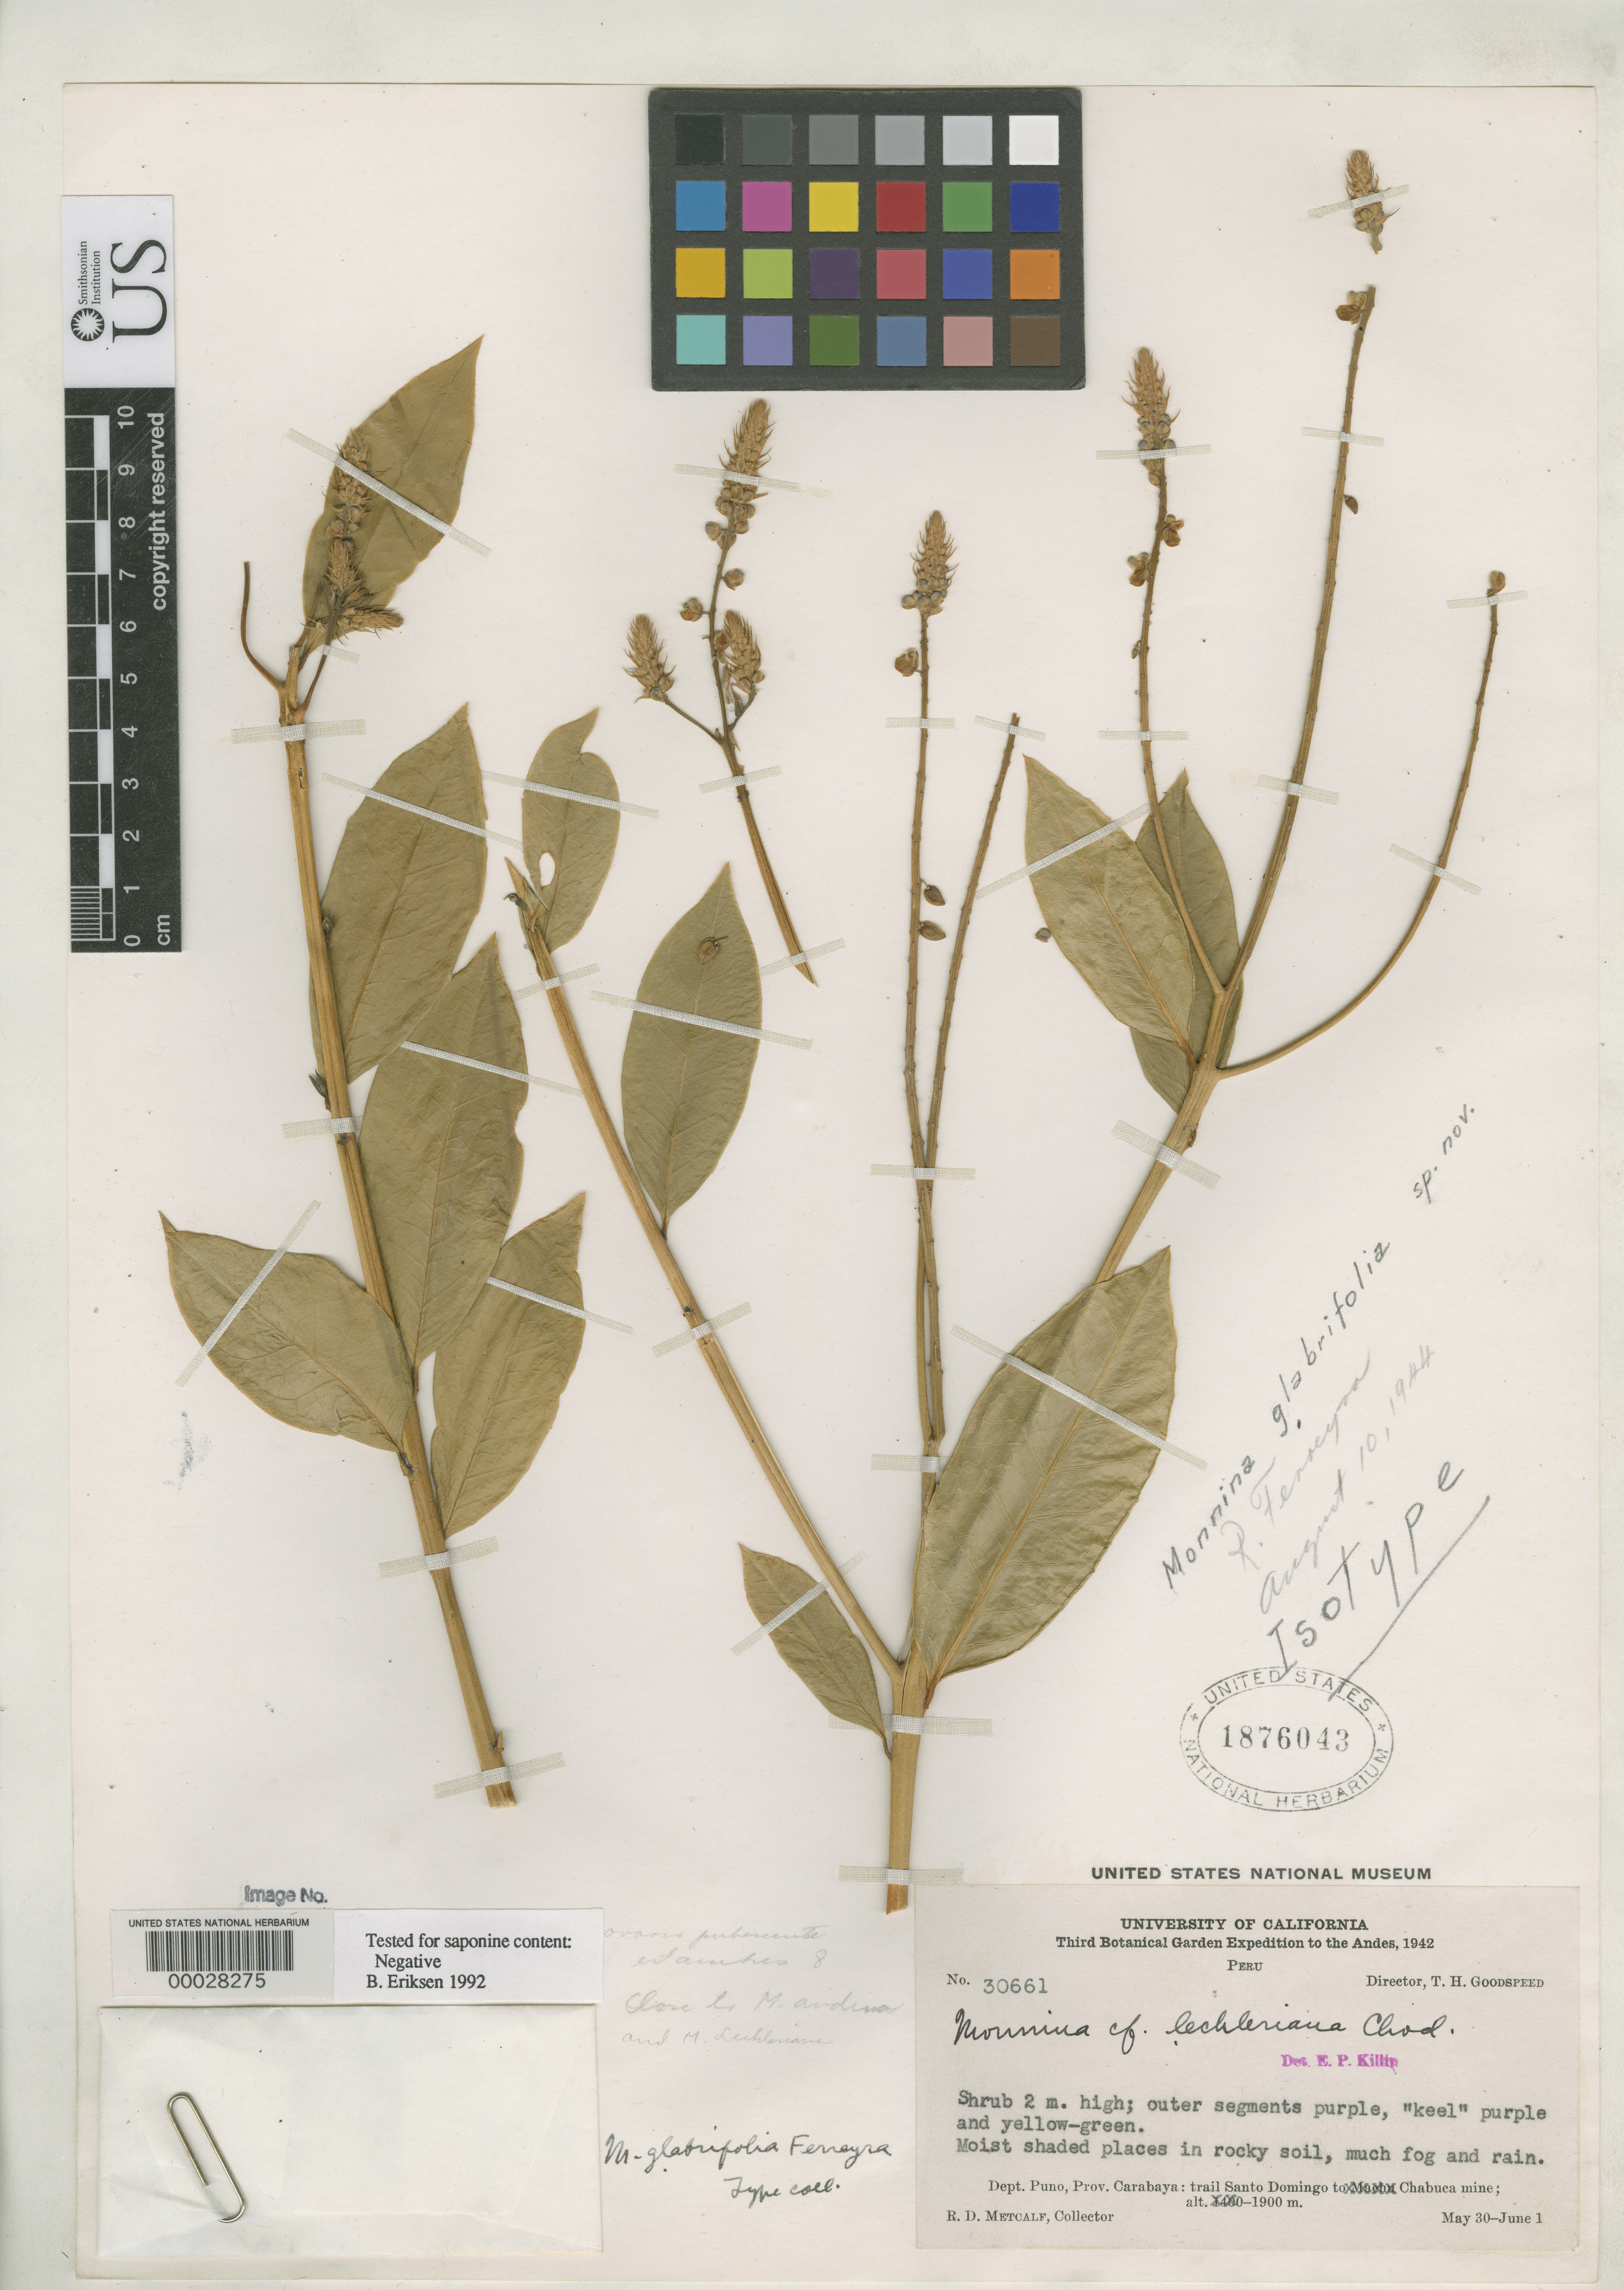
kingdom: Plantae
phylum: Tracheophyta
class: Magnoliopsida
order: Fabales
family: Polygalaceae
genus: Monnina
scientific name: Monnina glabrifolia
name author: Ferreyra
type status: Isotype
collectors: R. D. Metcalf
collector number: Goodspeed Exped. 30661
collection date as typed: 30 May 1942 to 01 Jun 1942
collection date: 1942-05-30/1942-06-01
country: Peru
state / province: Puno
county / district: Carabaya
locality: Carabaya, between Santo Domingo and Chabuca Mine.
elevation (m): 1900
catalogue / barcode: US 1876043